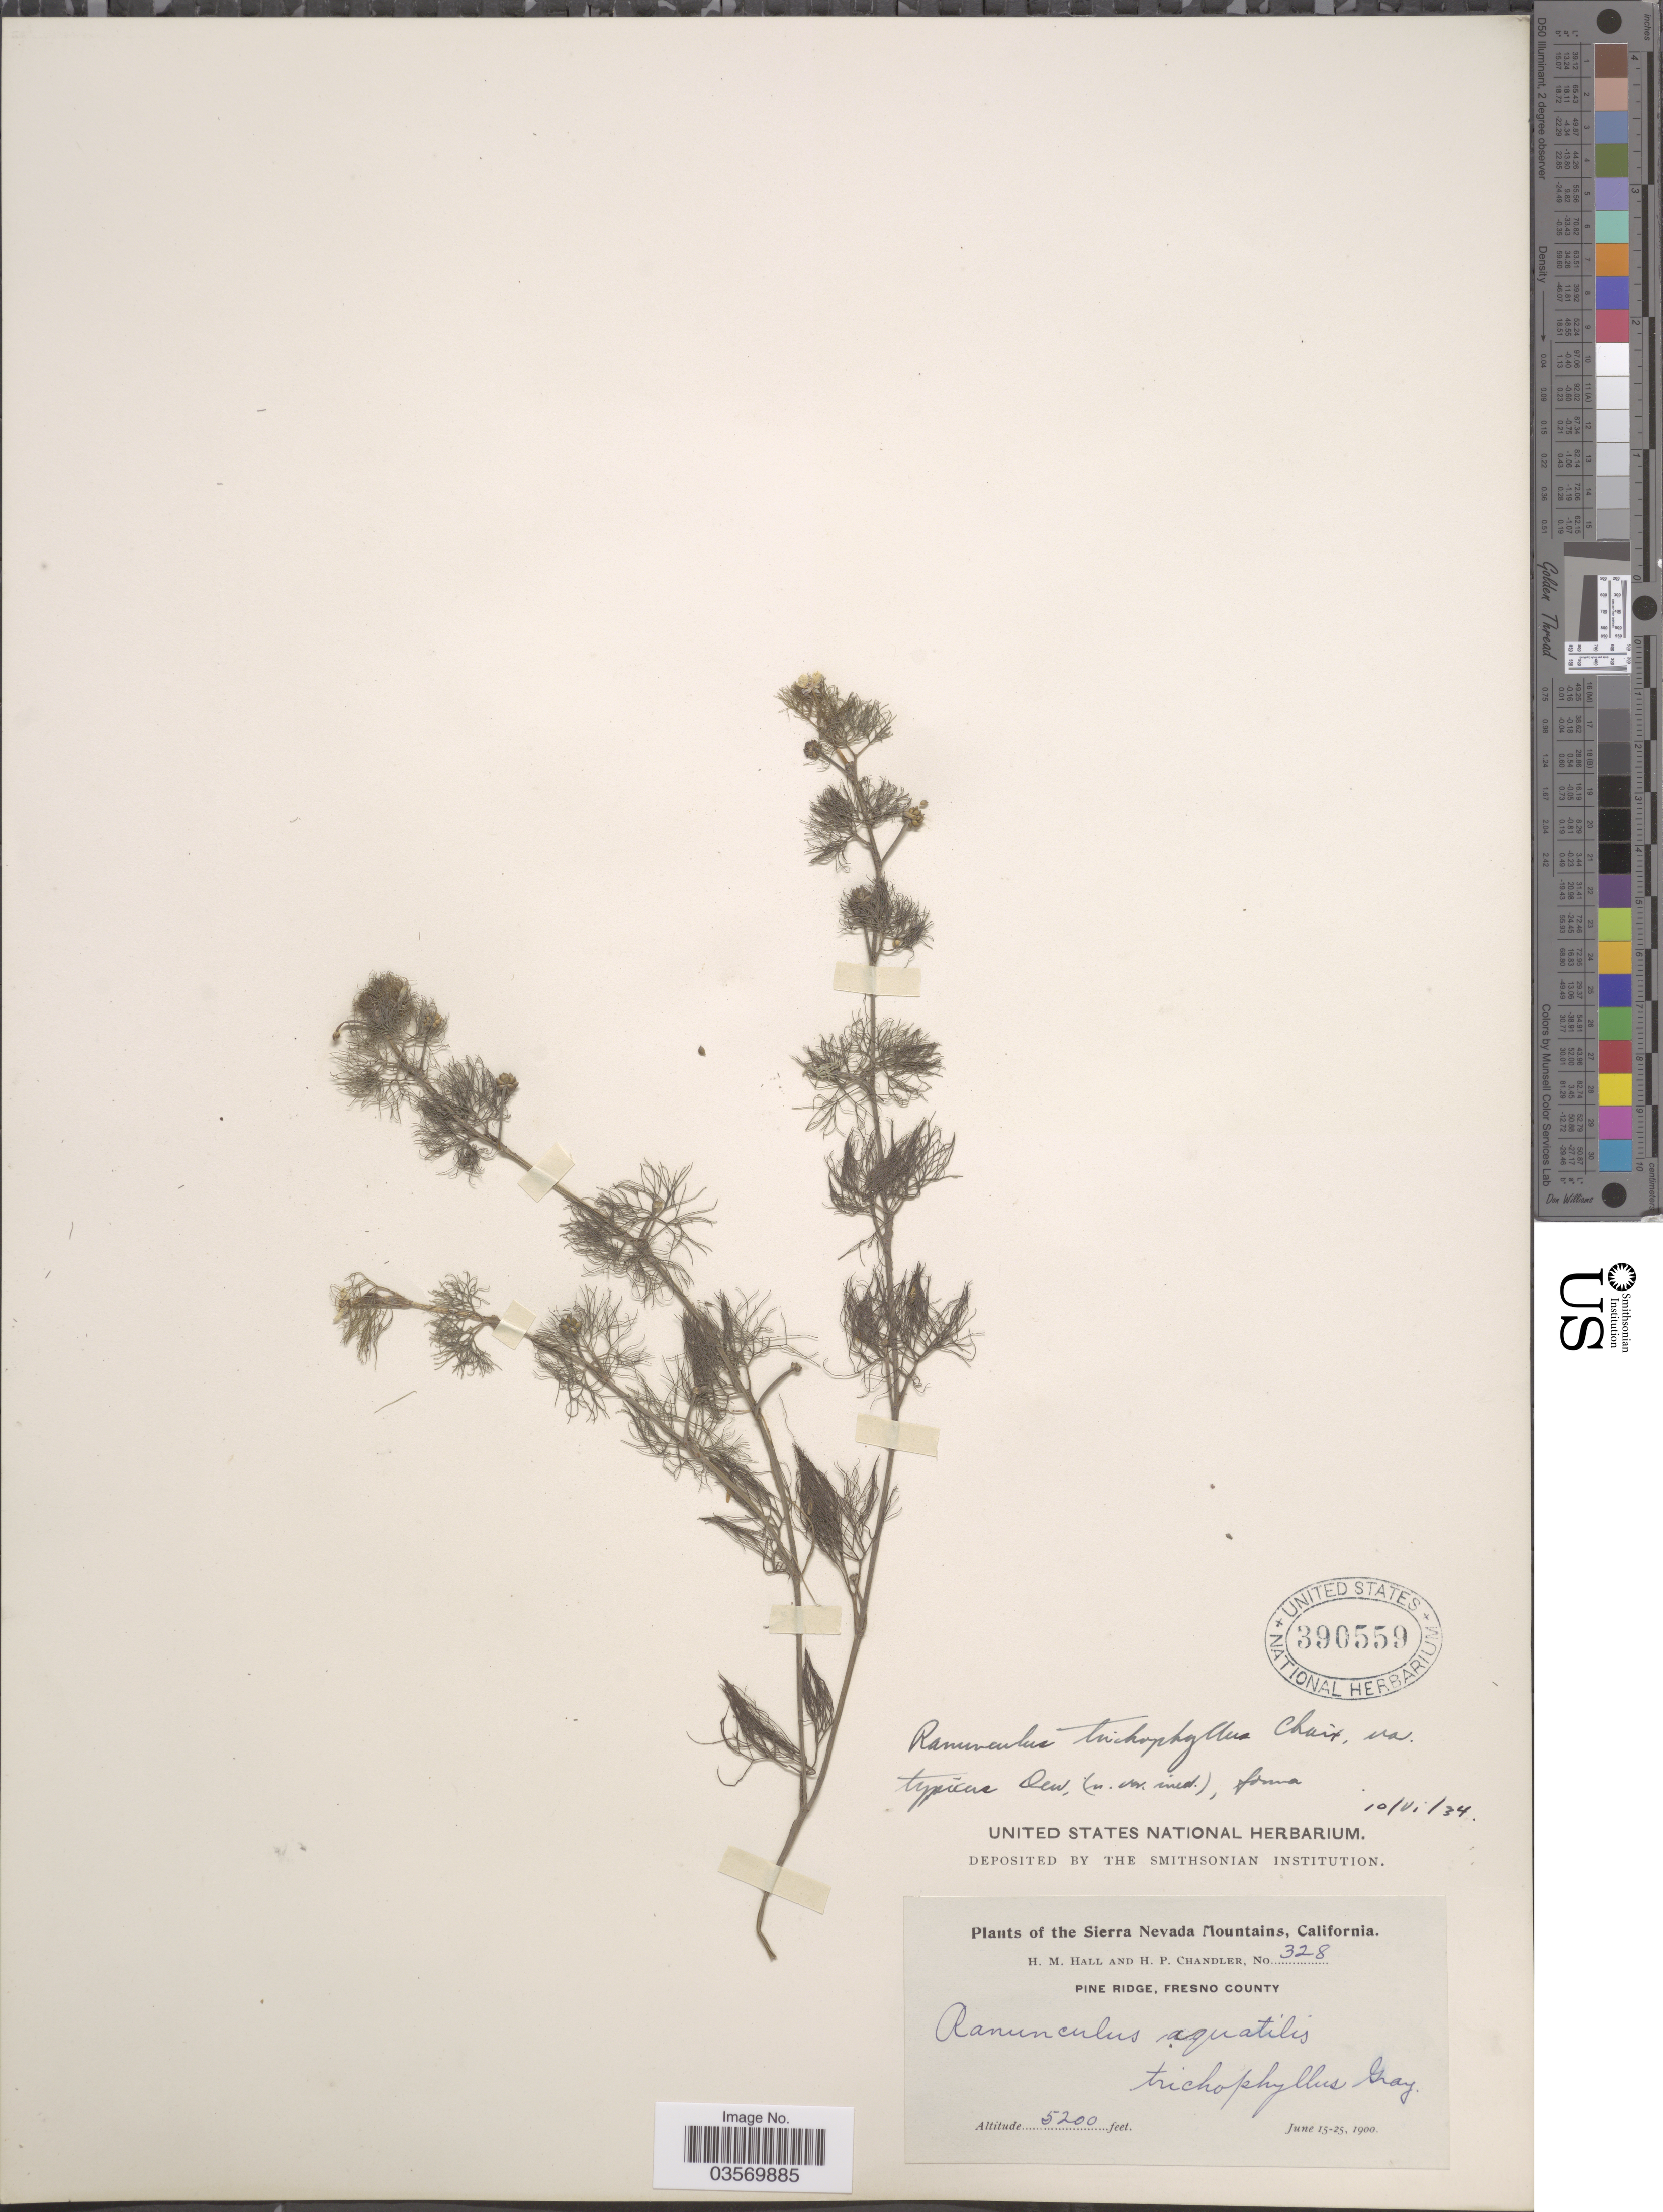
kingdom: Plantae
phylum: Tracheophyta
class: Magnoliopsida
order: Ranunculales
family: Ranunculaceae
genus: Ranunculus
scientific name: Ranunculus trichophyllus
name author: Chaix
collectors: H. M. Hall & H. Chandler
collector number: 328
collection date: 1900-06-15/1900-06-25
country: United States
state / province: California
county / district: Fresno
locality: The Sierra Nevada Mountains. Pine Ridge, Fresno County.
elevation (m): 1585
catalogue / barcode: US 390559